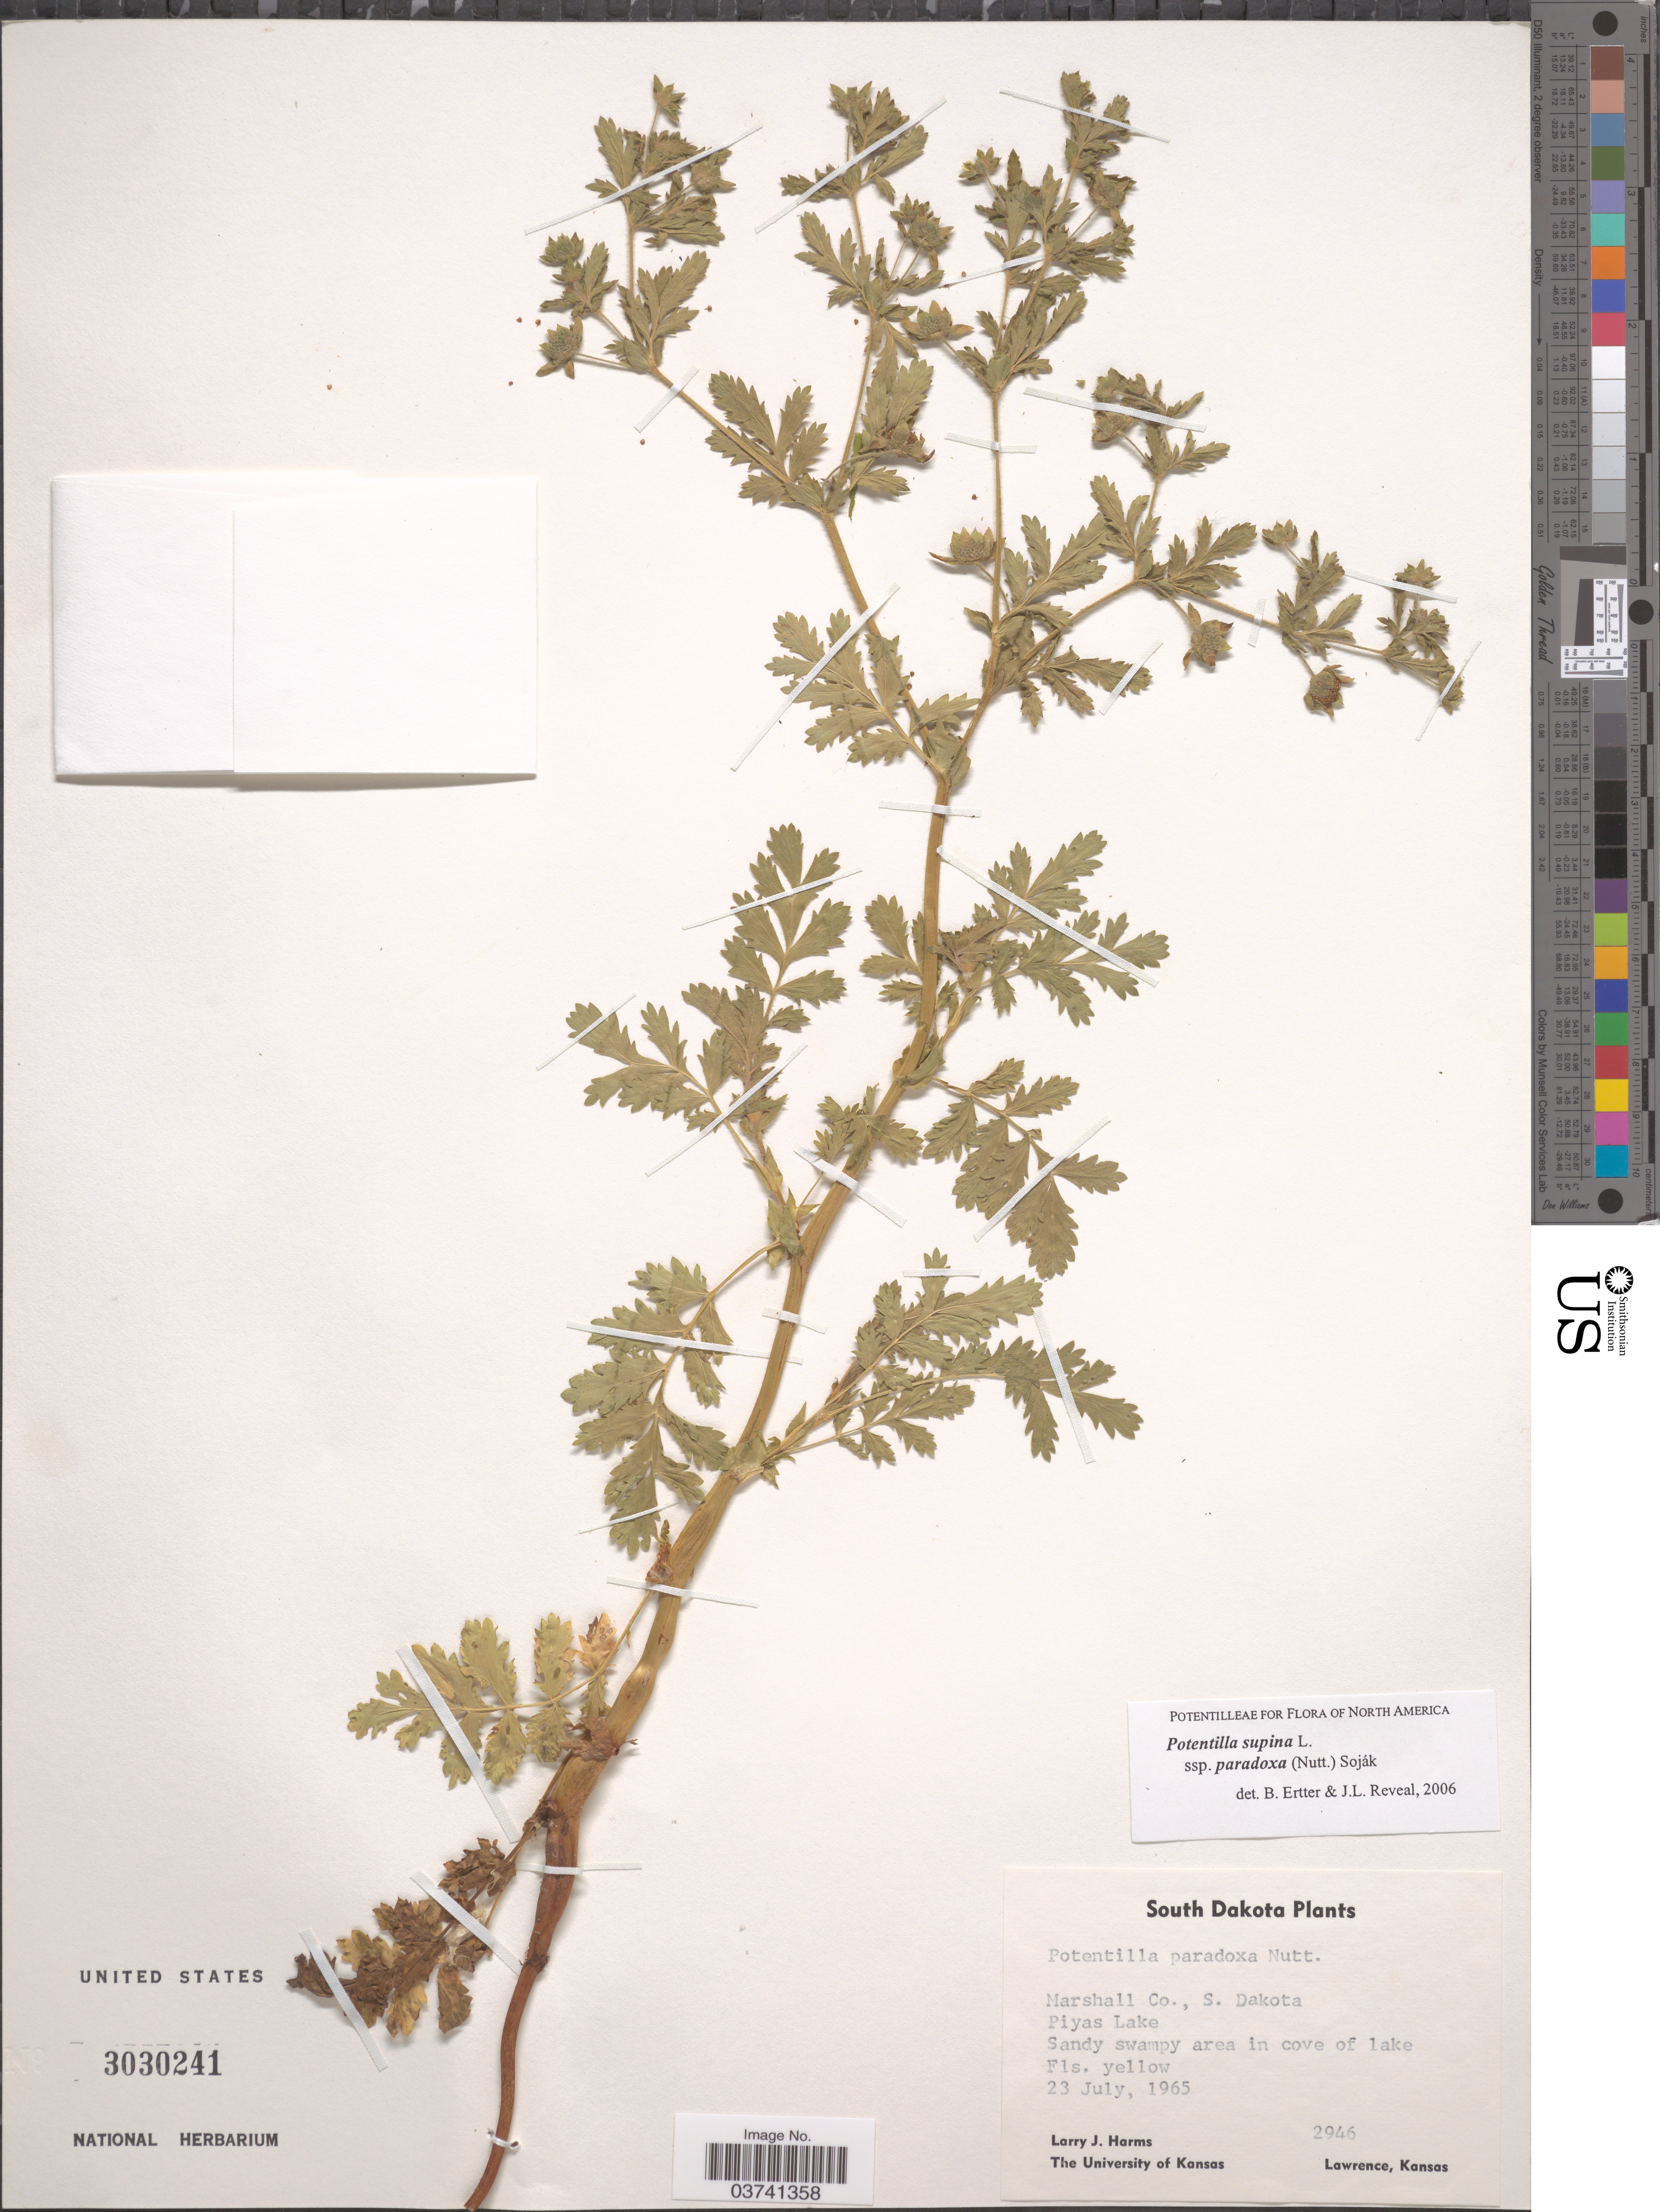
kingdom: Plantae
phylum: Tracheophyta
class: Magnoliopsida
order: Rosales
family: Rosaceae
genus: Potentilla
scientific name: Potentilla supina subsp. paradoxa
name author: (Nutt.) Soják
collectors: L. Harms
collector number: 2946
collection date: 1965-07-23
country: United States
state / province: South Dakota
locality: Marshall Co., Piyas Lake. Sandy swampy area in cove of lake.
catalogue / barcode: US 3030241